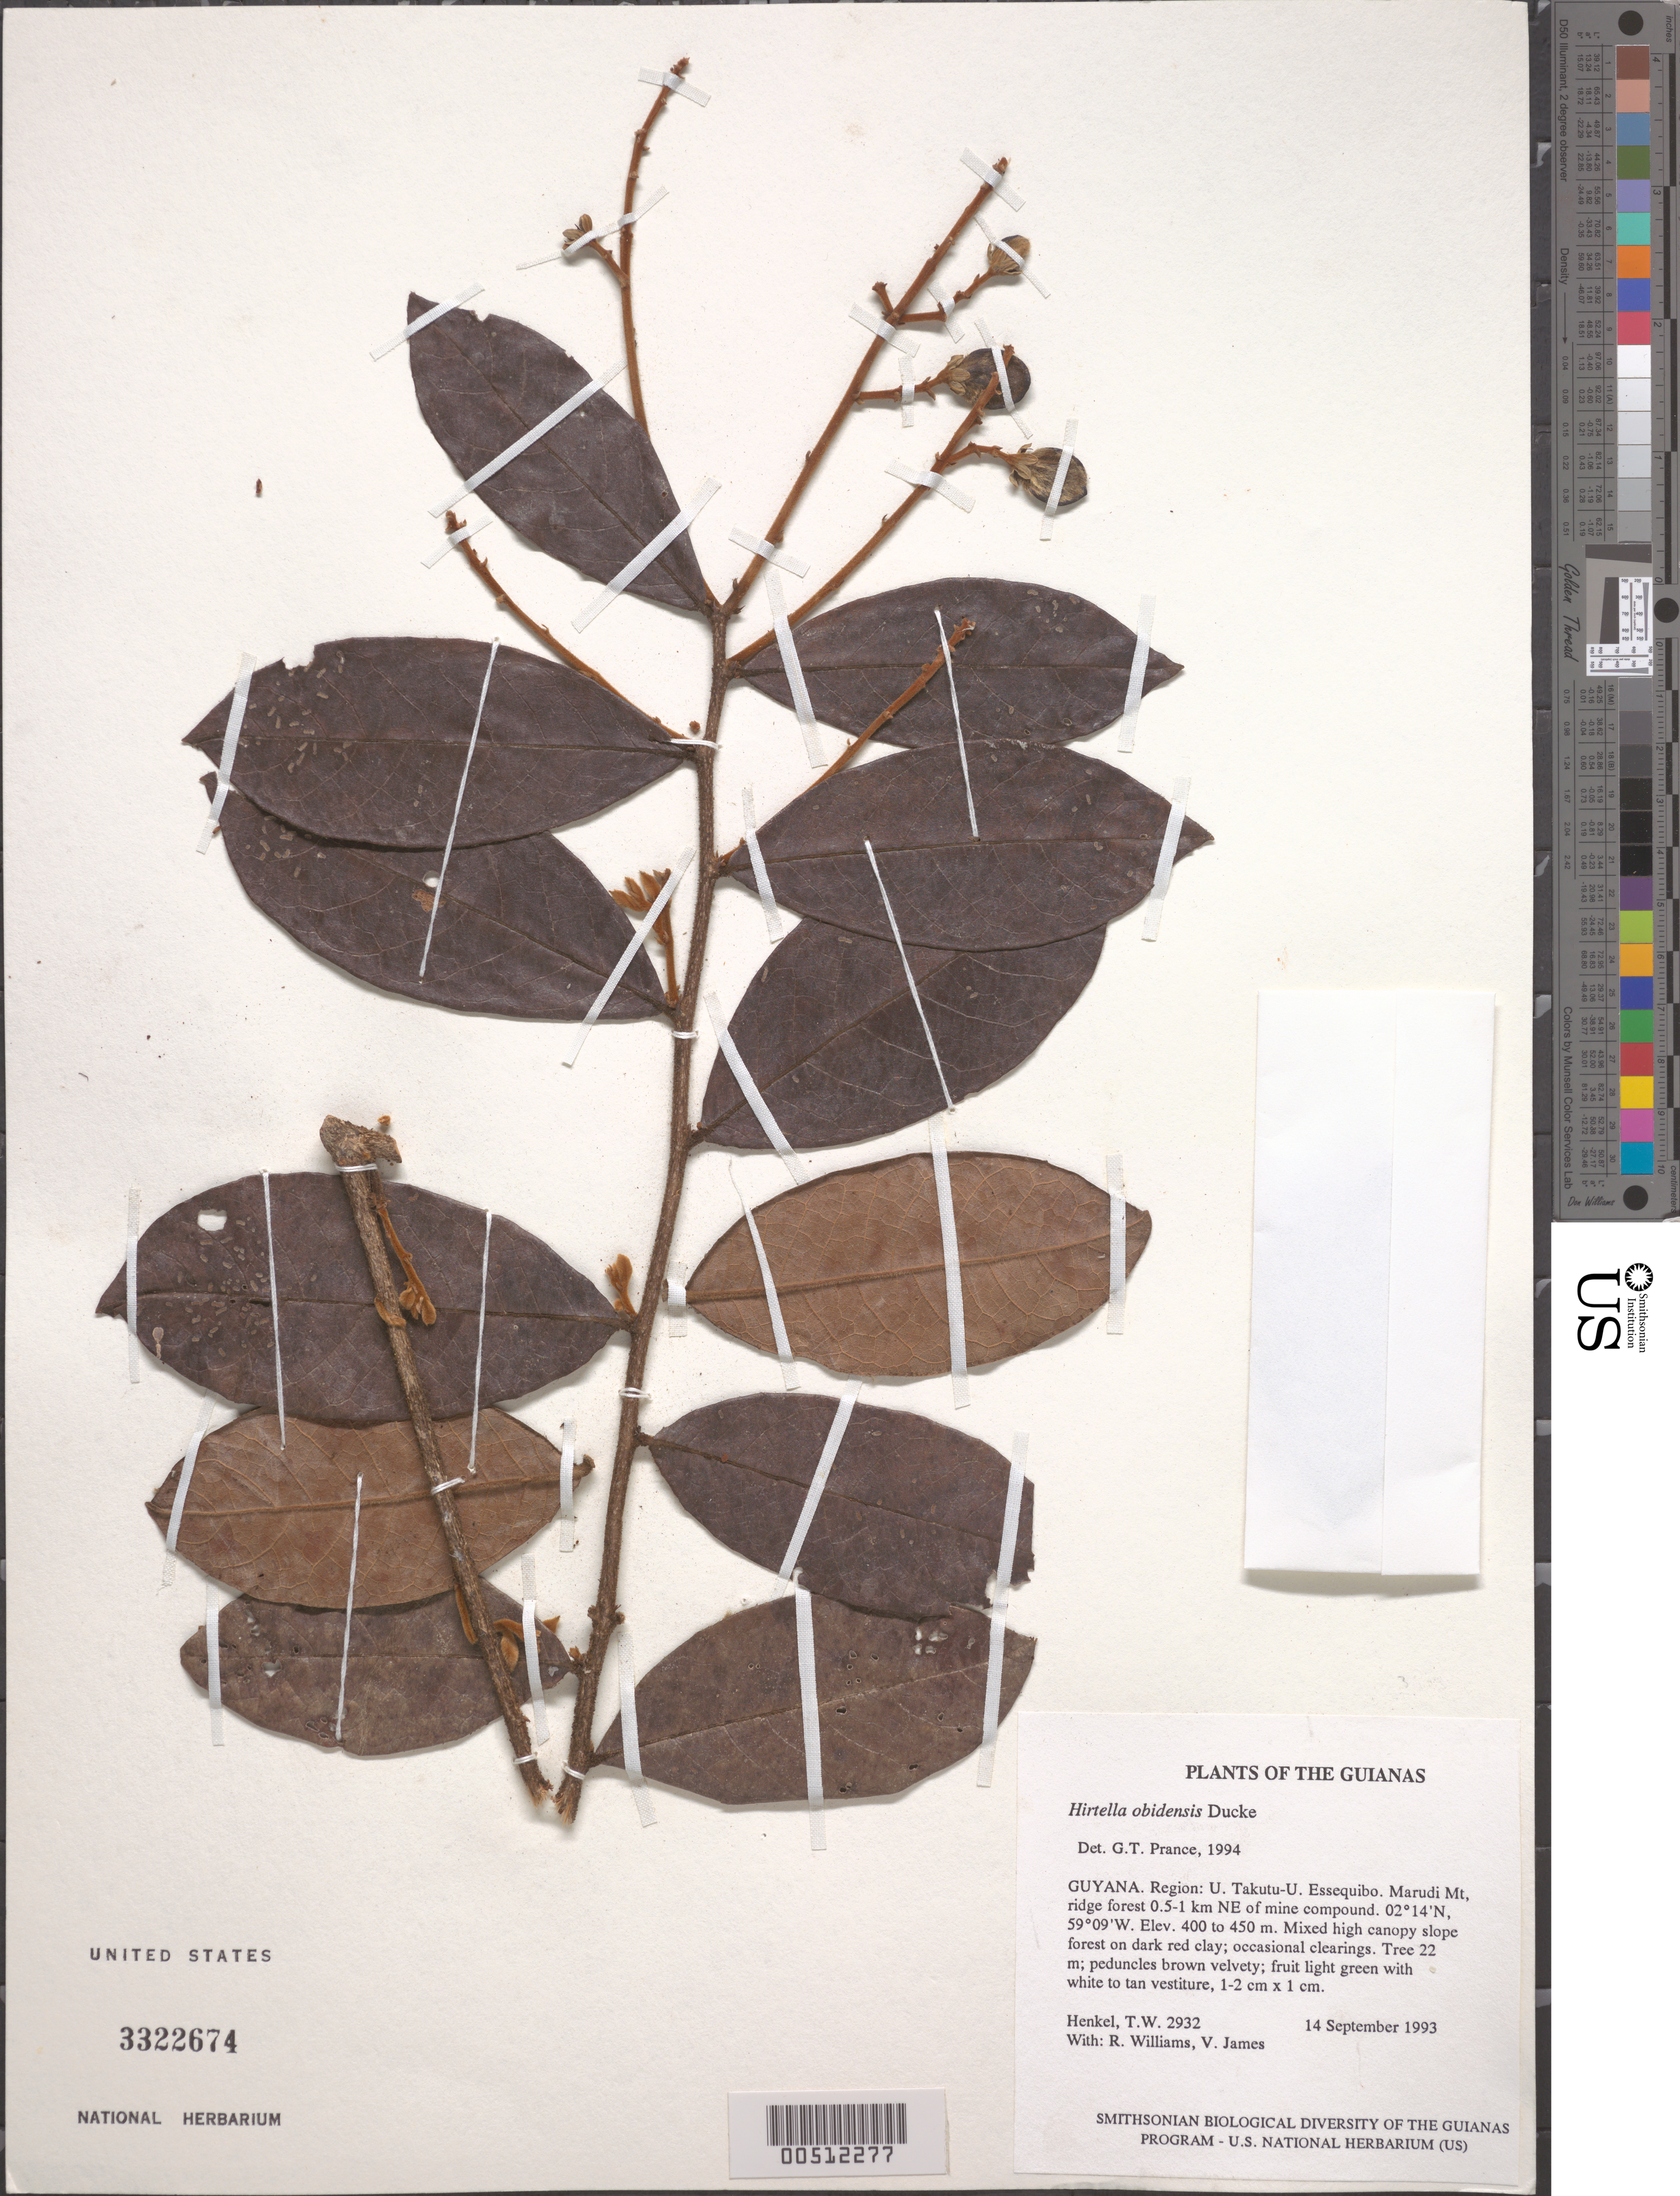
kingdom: Plantae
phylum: Tracheophyta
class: Magnoliopsida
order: Malpighiales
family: Chrysobalanaceae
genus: Hirtella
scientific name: Hirtella obidensis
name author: Ducke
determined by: Prance, G. T.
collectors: T. Henkel, R. Williams & V. James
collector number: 2932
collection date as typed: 14 September 1993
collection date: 1993-09-14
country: Guyana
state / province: U. Takutu-U. Essequibo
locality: Marudi Mt, ridge forest 0.5-1 km NE of mine compound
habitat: Mixed high canopy slope forest on dark red clay; occasional clearings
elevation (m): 400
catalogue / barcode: US 3322674